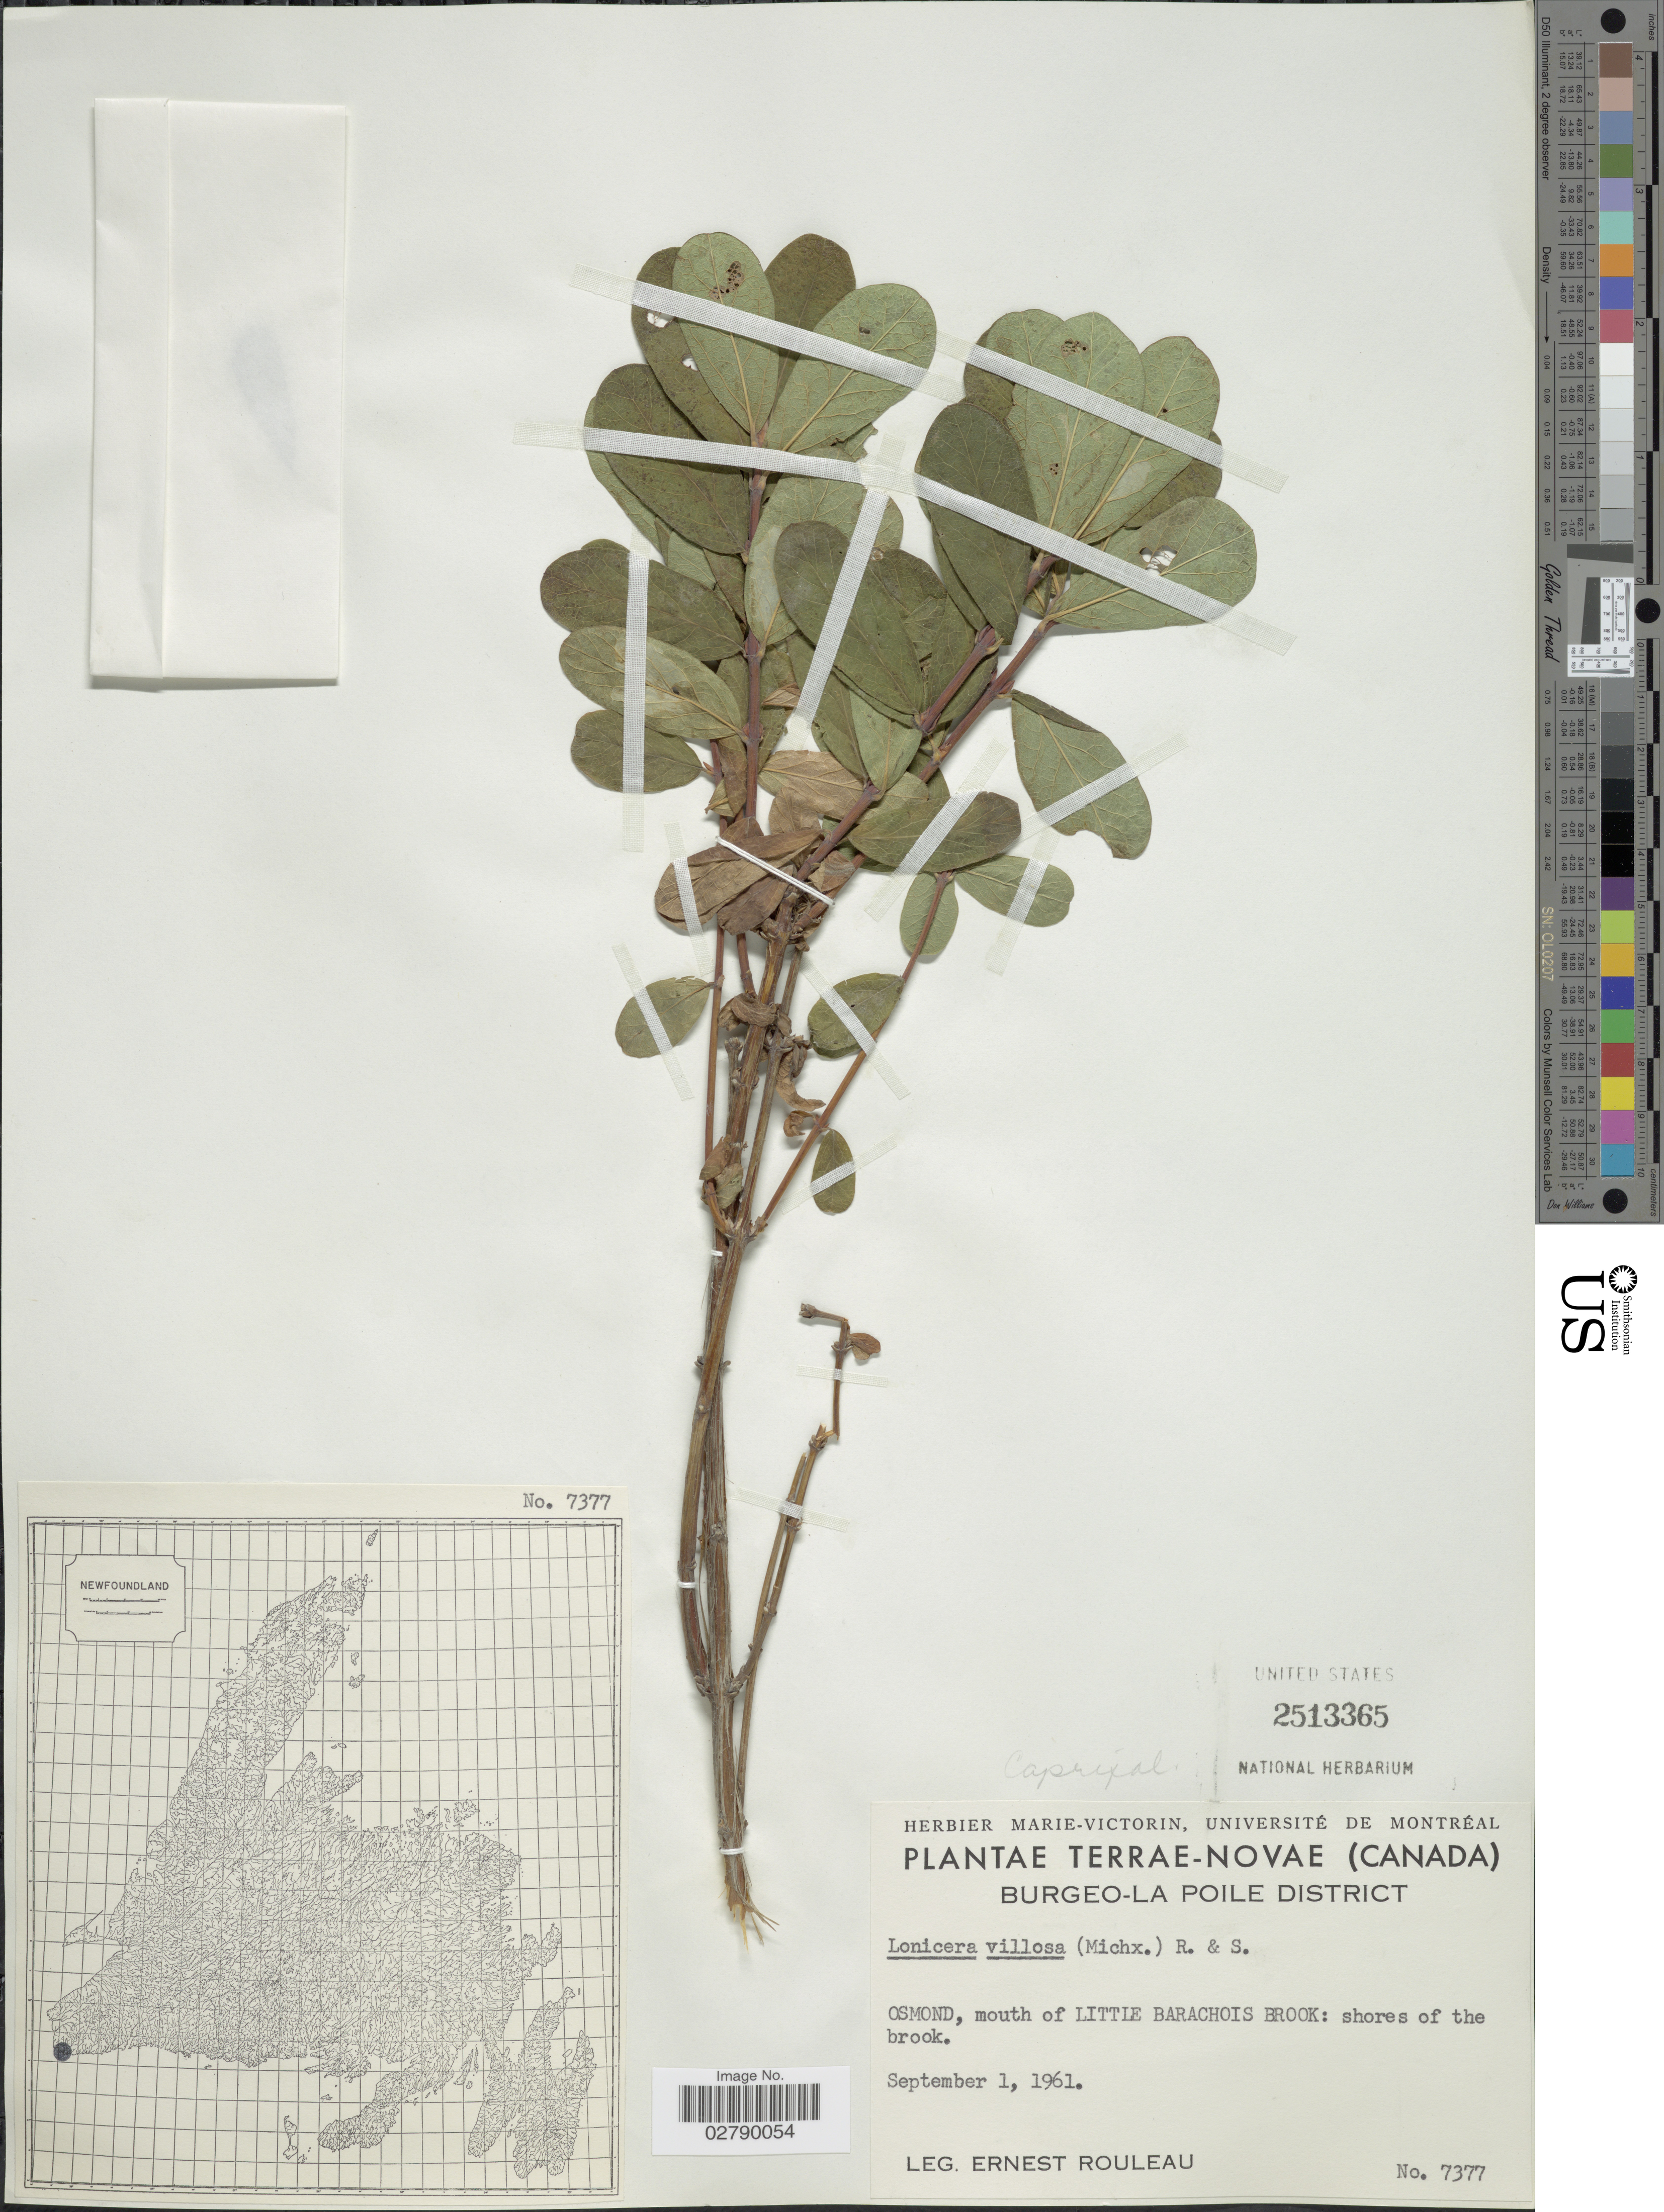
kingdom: Plantae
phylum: Tracheophyta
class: Magnoliopsida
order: Dipsacales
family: Caprifoliaceae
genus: Lonicera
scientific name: Lonicera villosa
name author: (Michx.) Roem. & Schult.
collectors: E. Rouleau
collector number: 7377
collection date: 1961-09-01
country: Canada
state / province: Newfoundland and Labrador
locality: Terrae-Novae. Burgeo-La Poile District. Osmond, mouth of Little Barachois Brook: shores of the brook.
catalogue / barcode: US 2513365